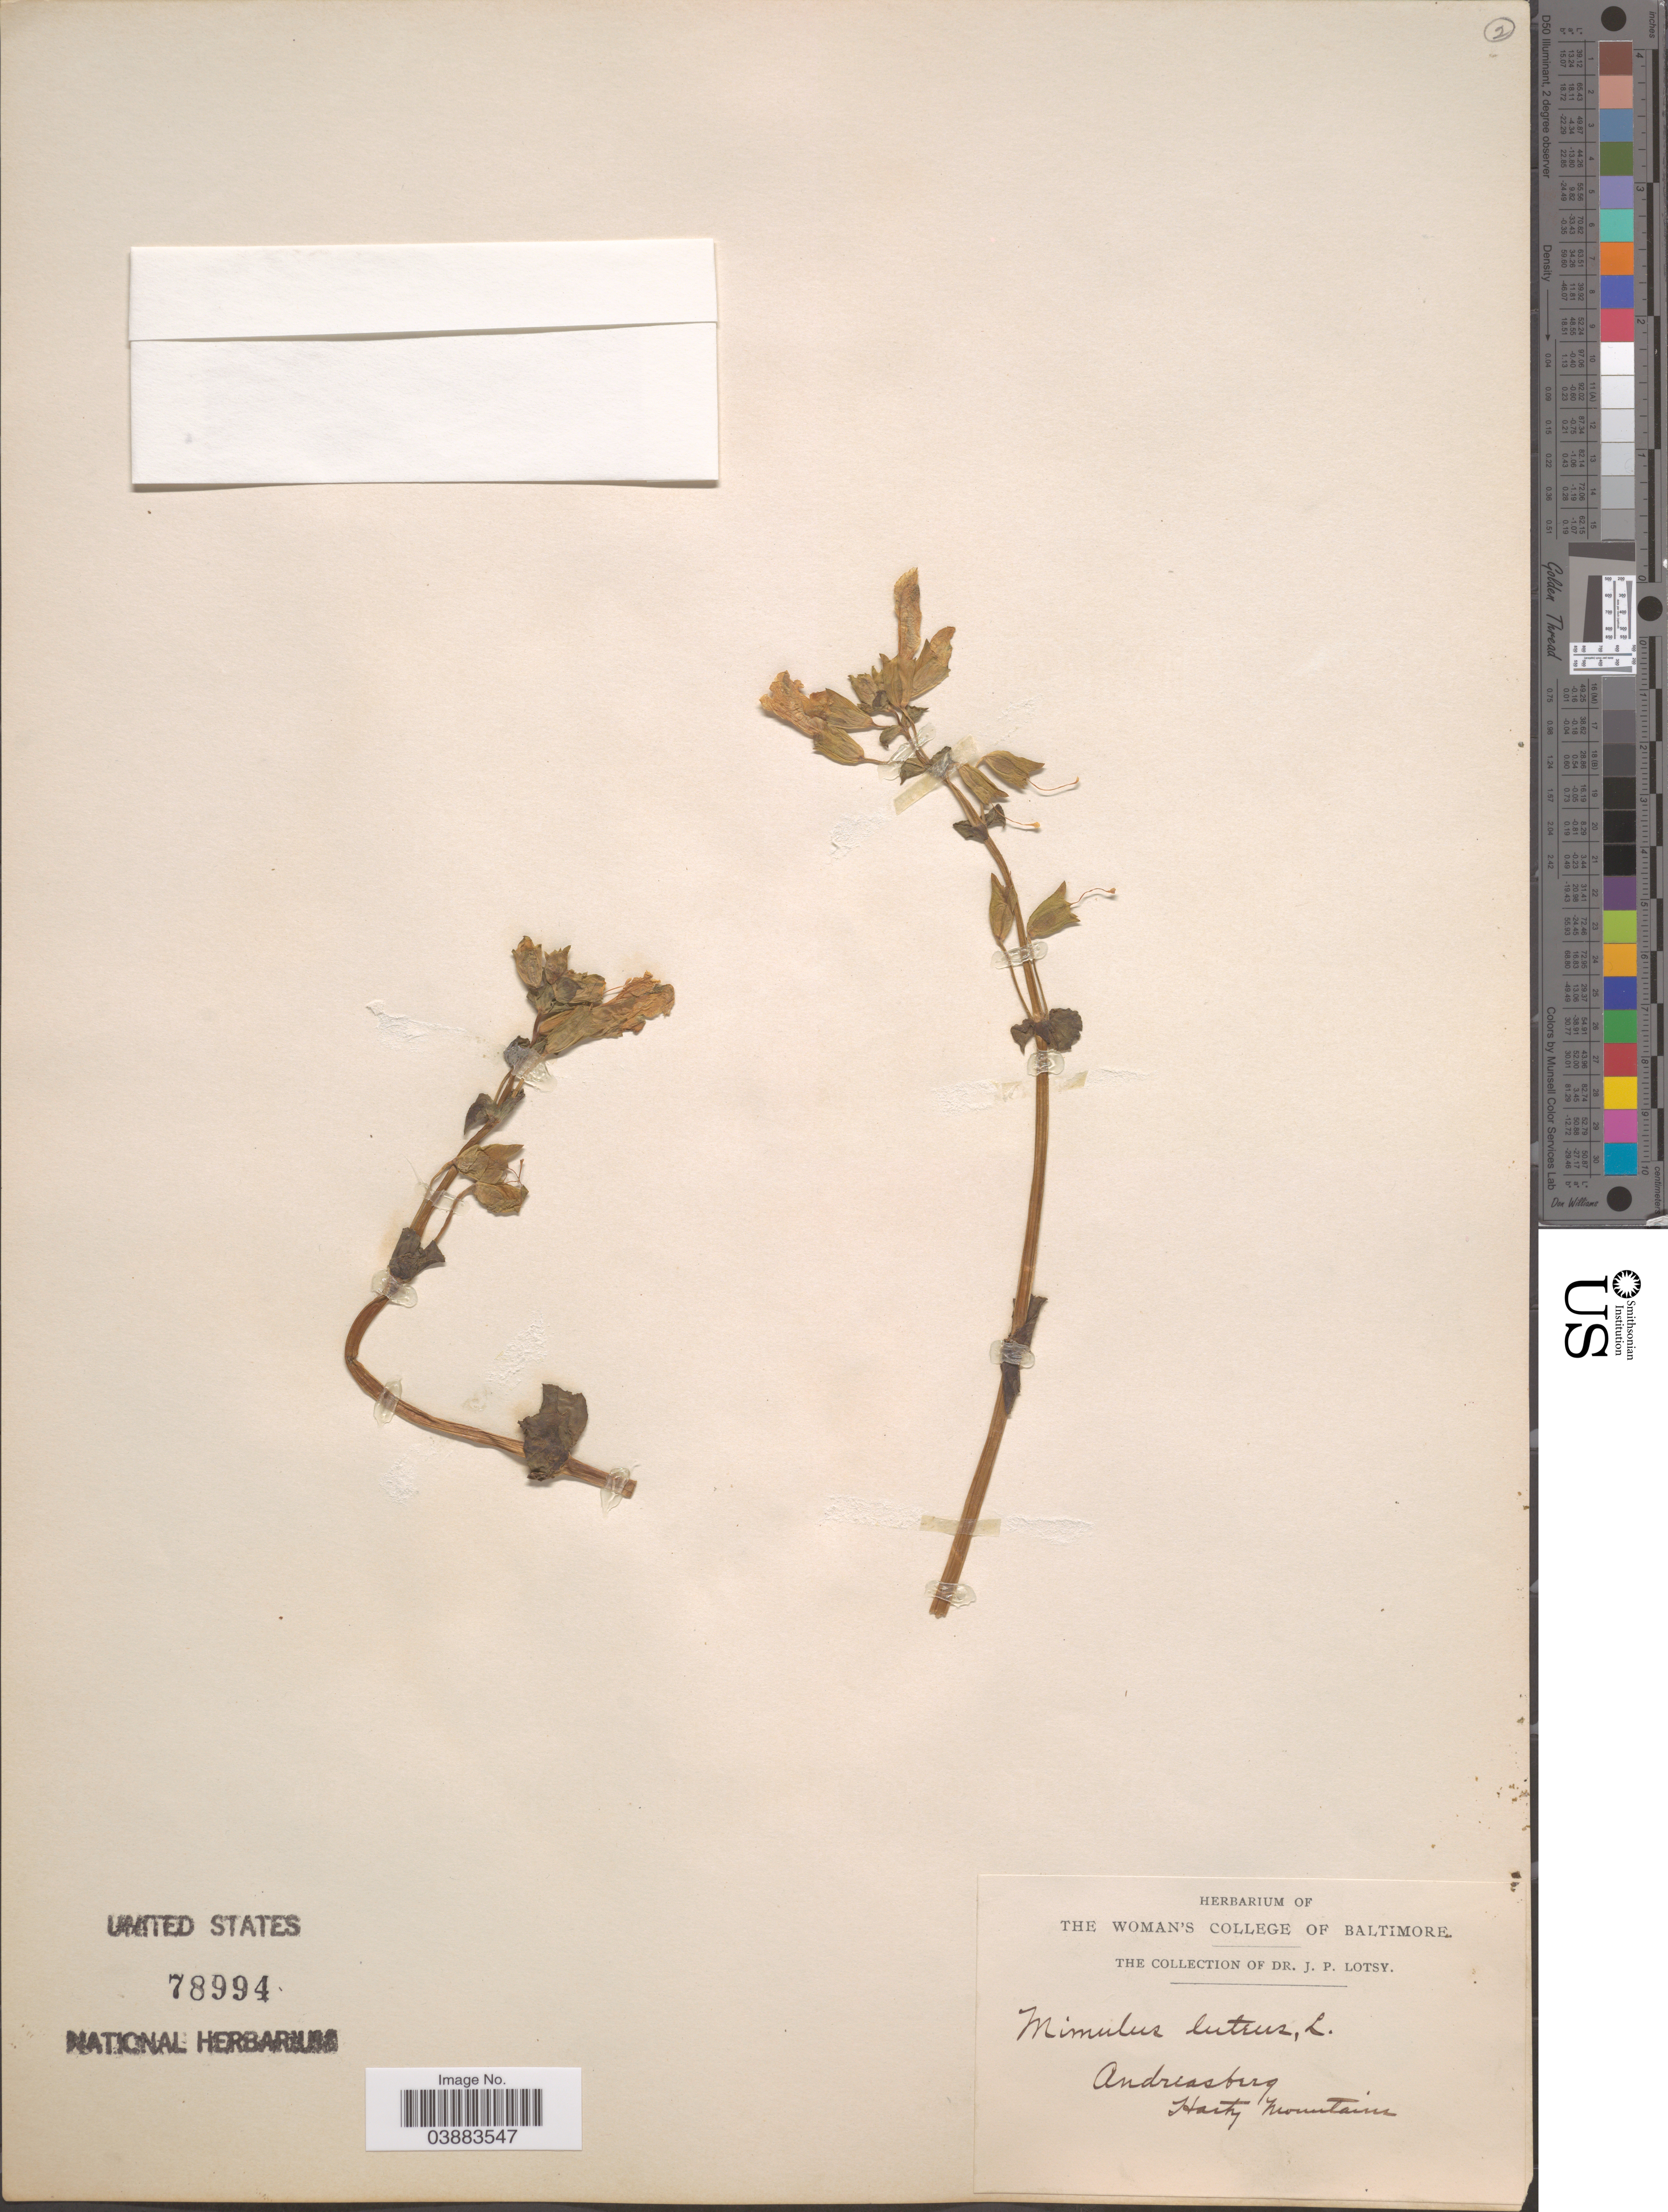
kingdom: Plantae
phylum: Tracheophyta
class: Magnoliopsida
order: Lamiales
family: Phrymaceae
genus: Mimulus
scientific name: Mimulus luteus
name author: L.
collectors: J. Lotsy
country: Germany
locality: Andreasberg, Hartz Mountains.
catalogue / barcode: US 78994